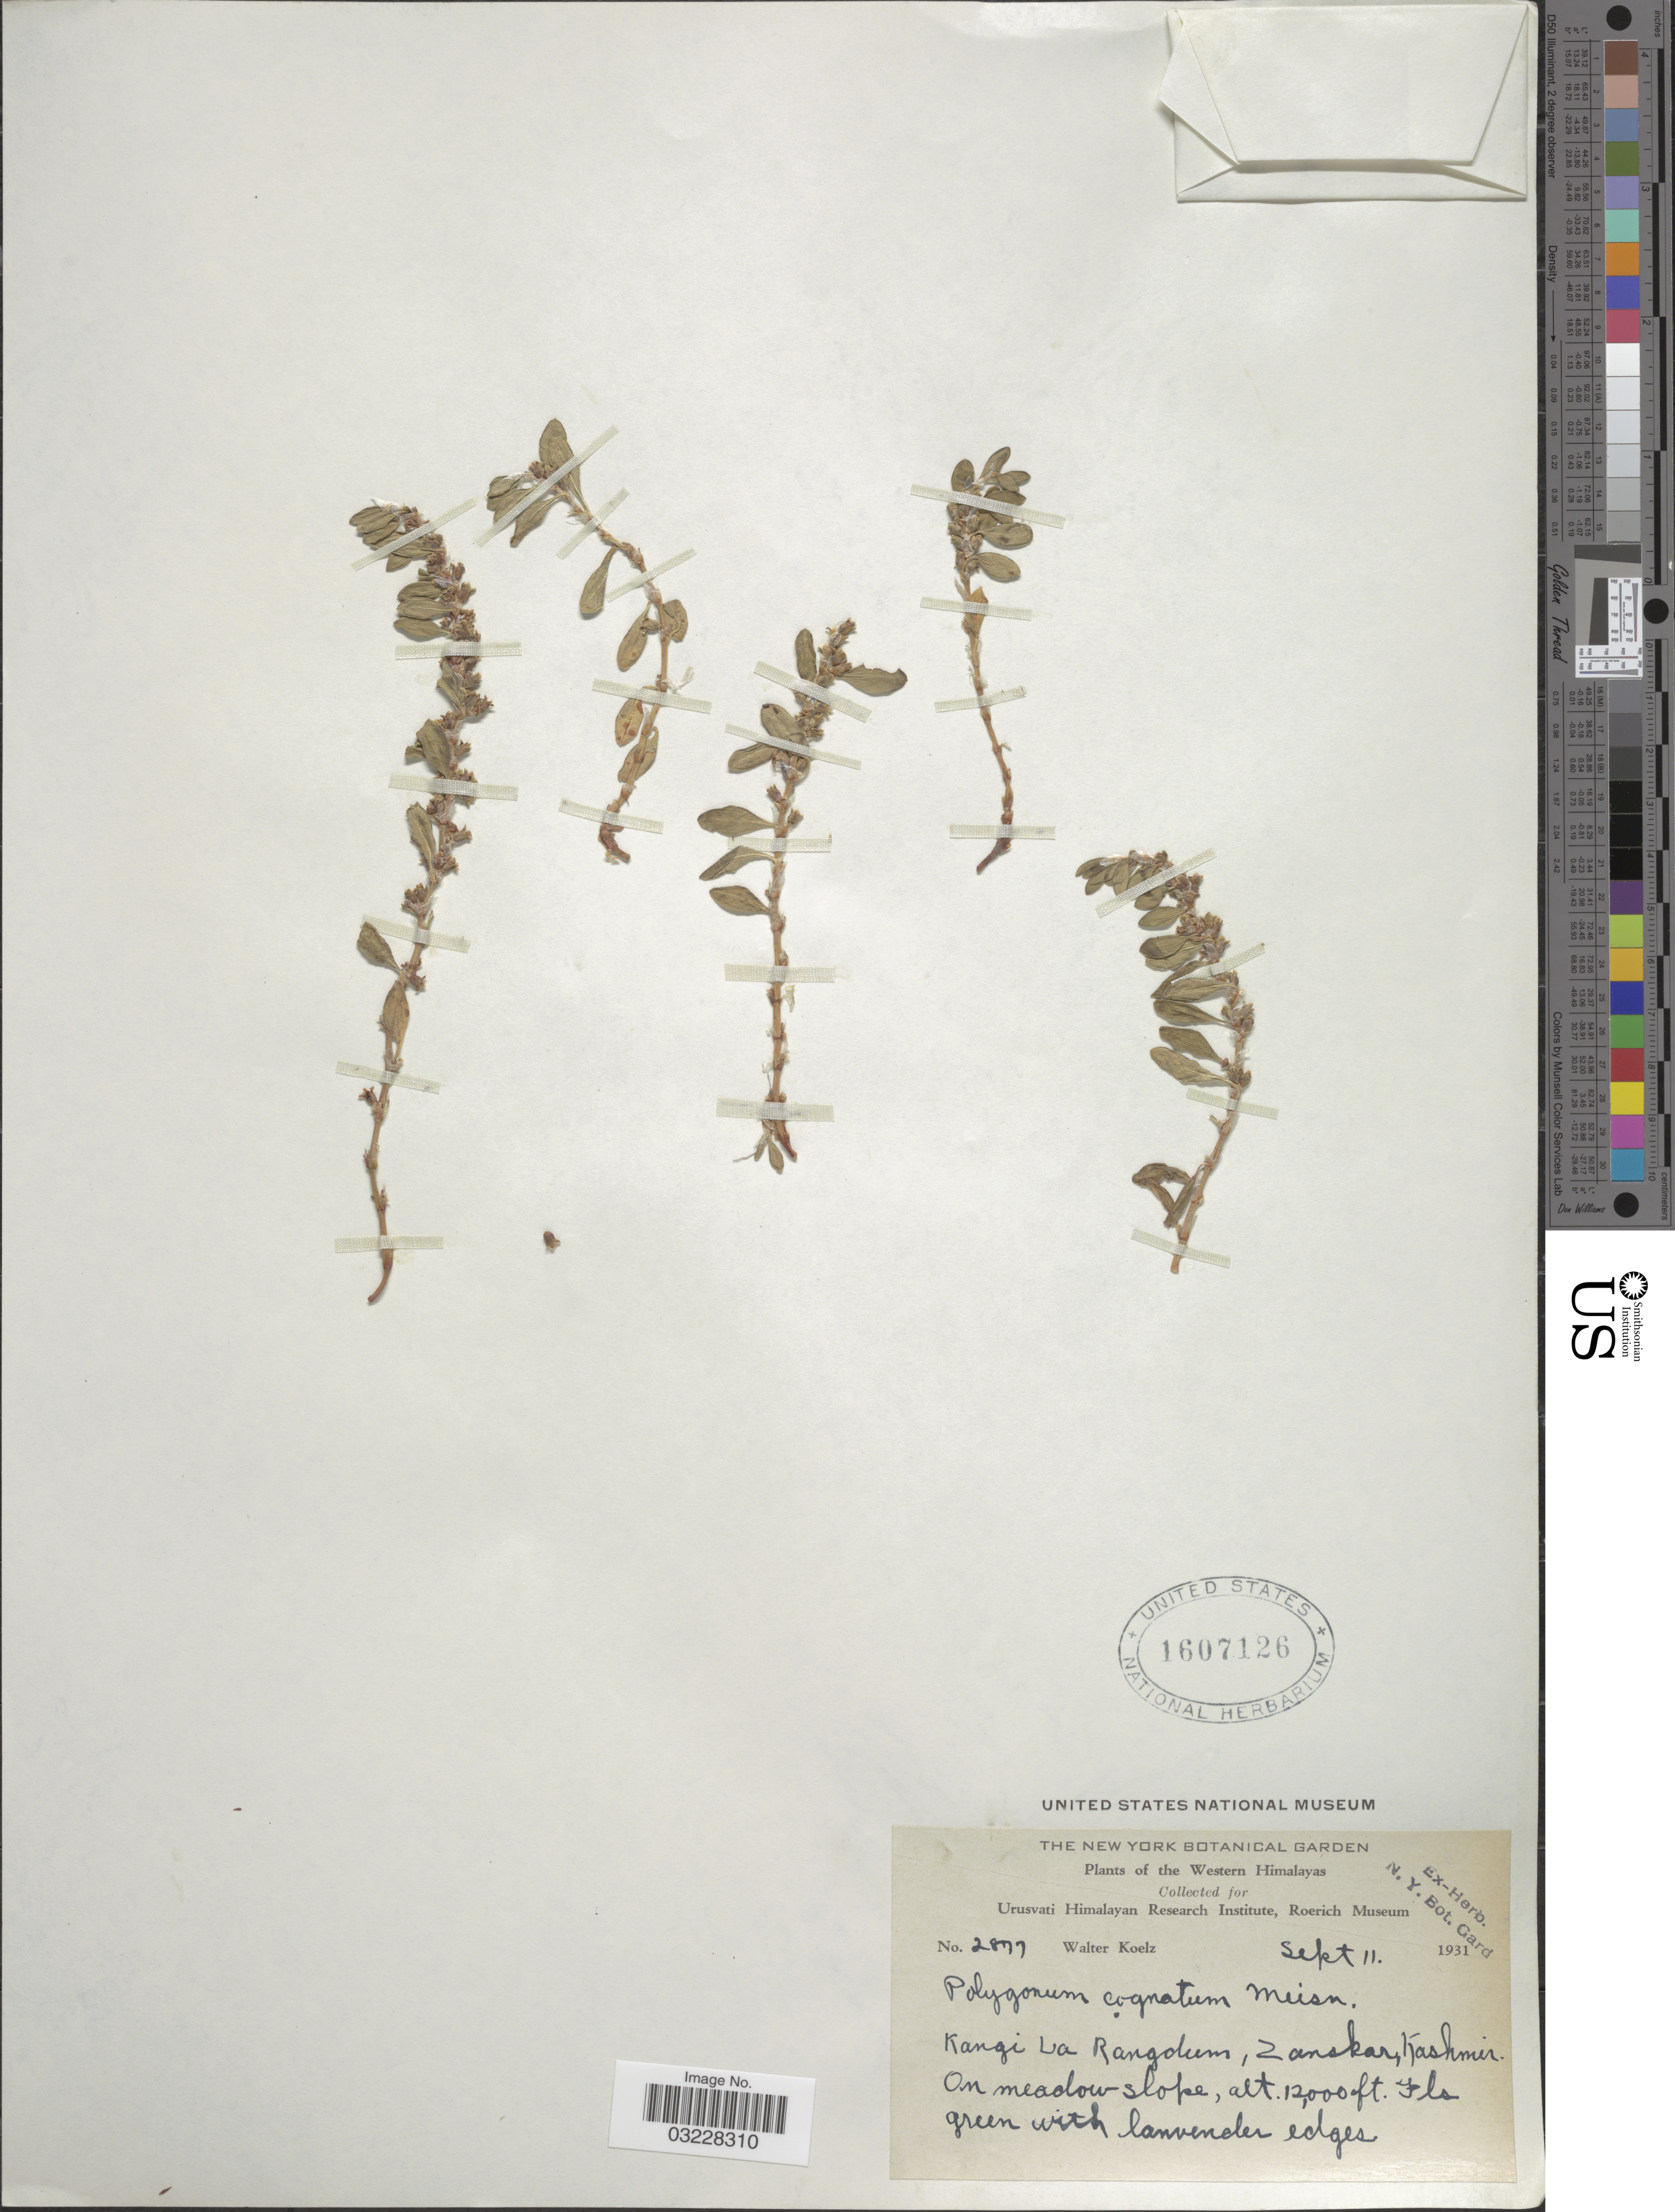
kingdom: Plantae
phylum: Tracheophyta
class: Magnoliopsida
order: Caryophyllales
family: Polygonaceae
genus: Polygonum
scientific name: Polygonum cognatum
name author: Meisn.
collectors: W. N. Koelz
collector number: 2877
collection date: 1931-09-11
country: India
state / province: Jammu and Kashmir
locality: Western Himalayas. Kangi La Rangdum, Zanskar, Kashmir.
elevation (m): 3658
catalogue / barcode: US 1607126